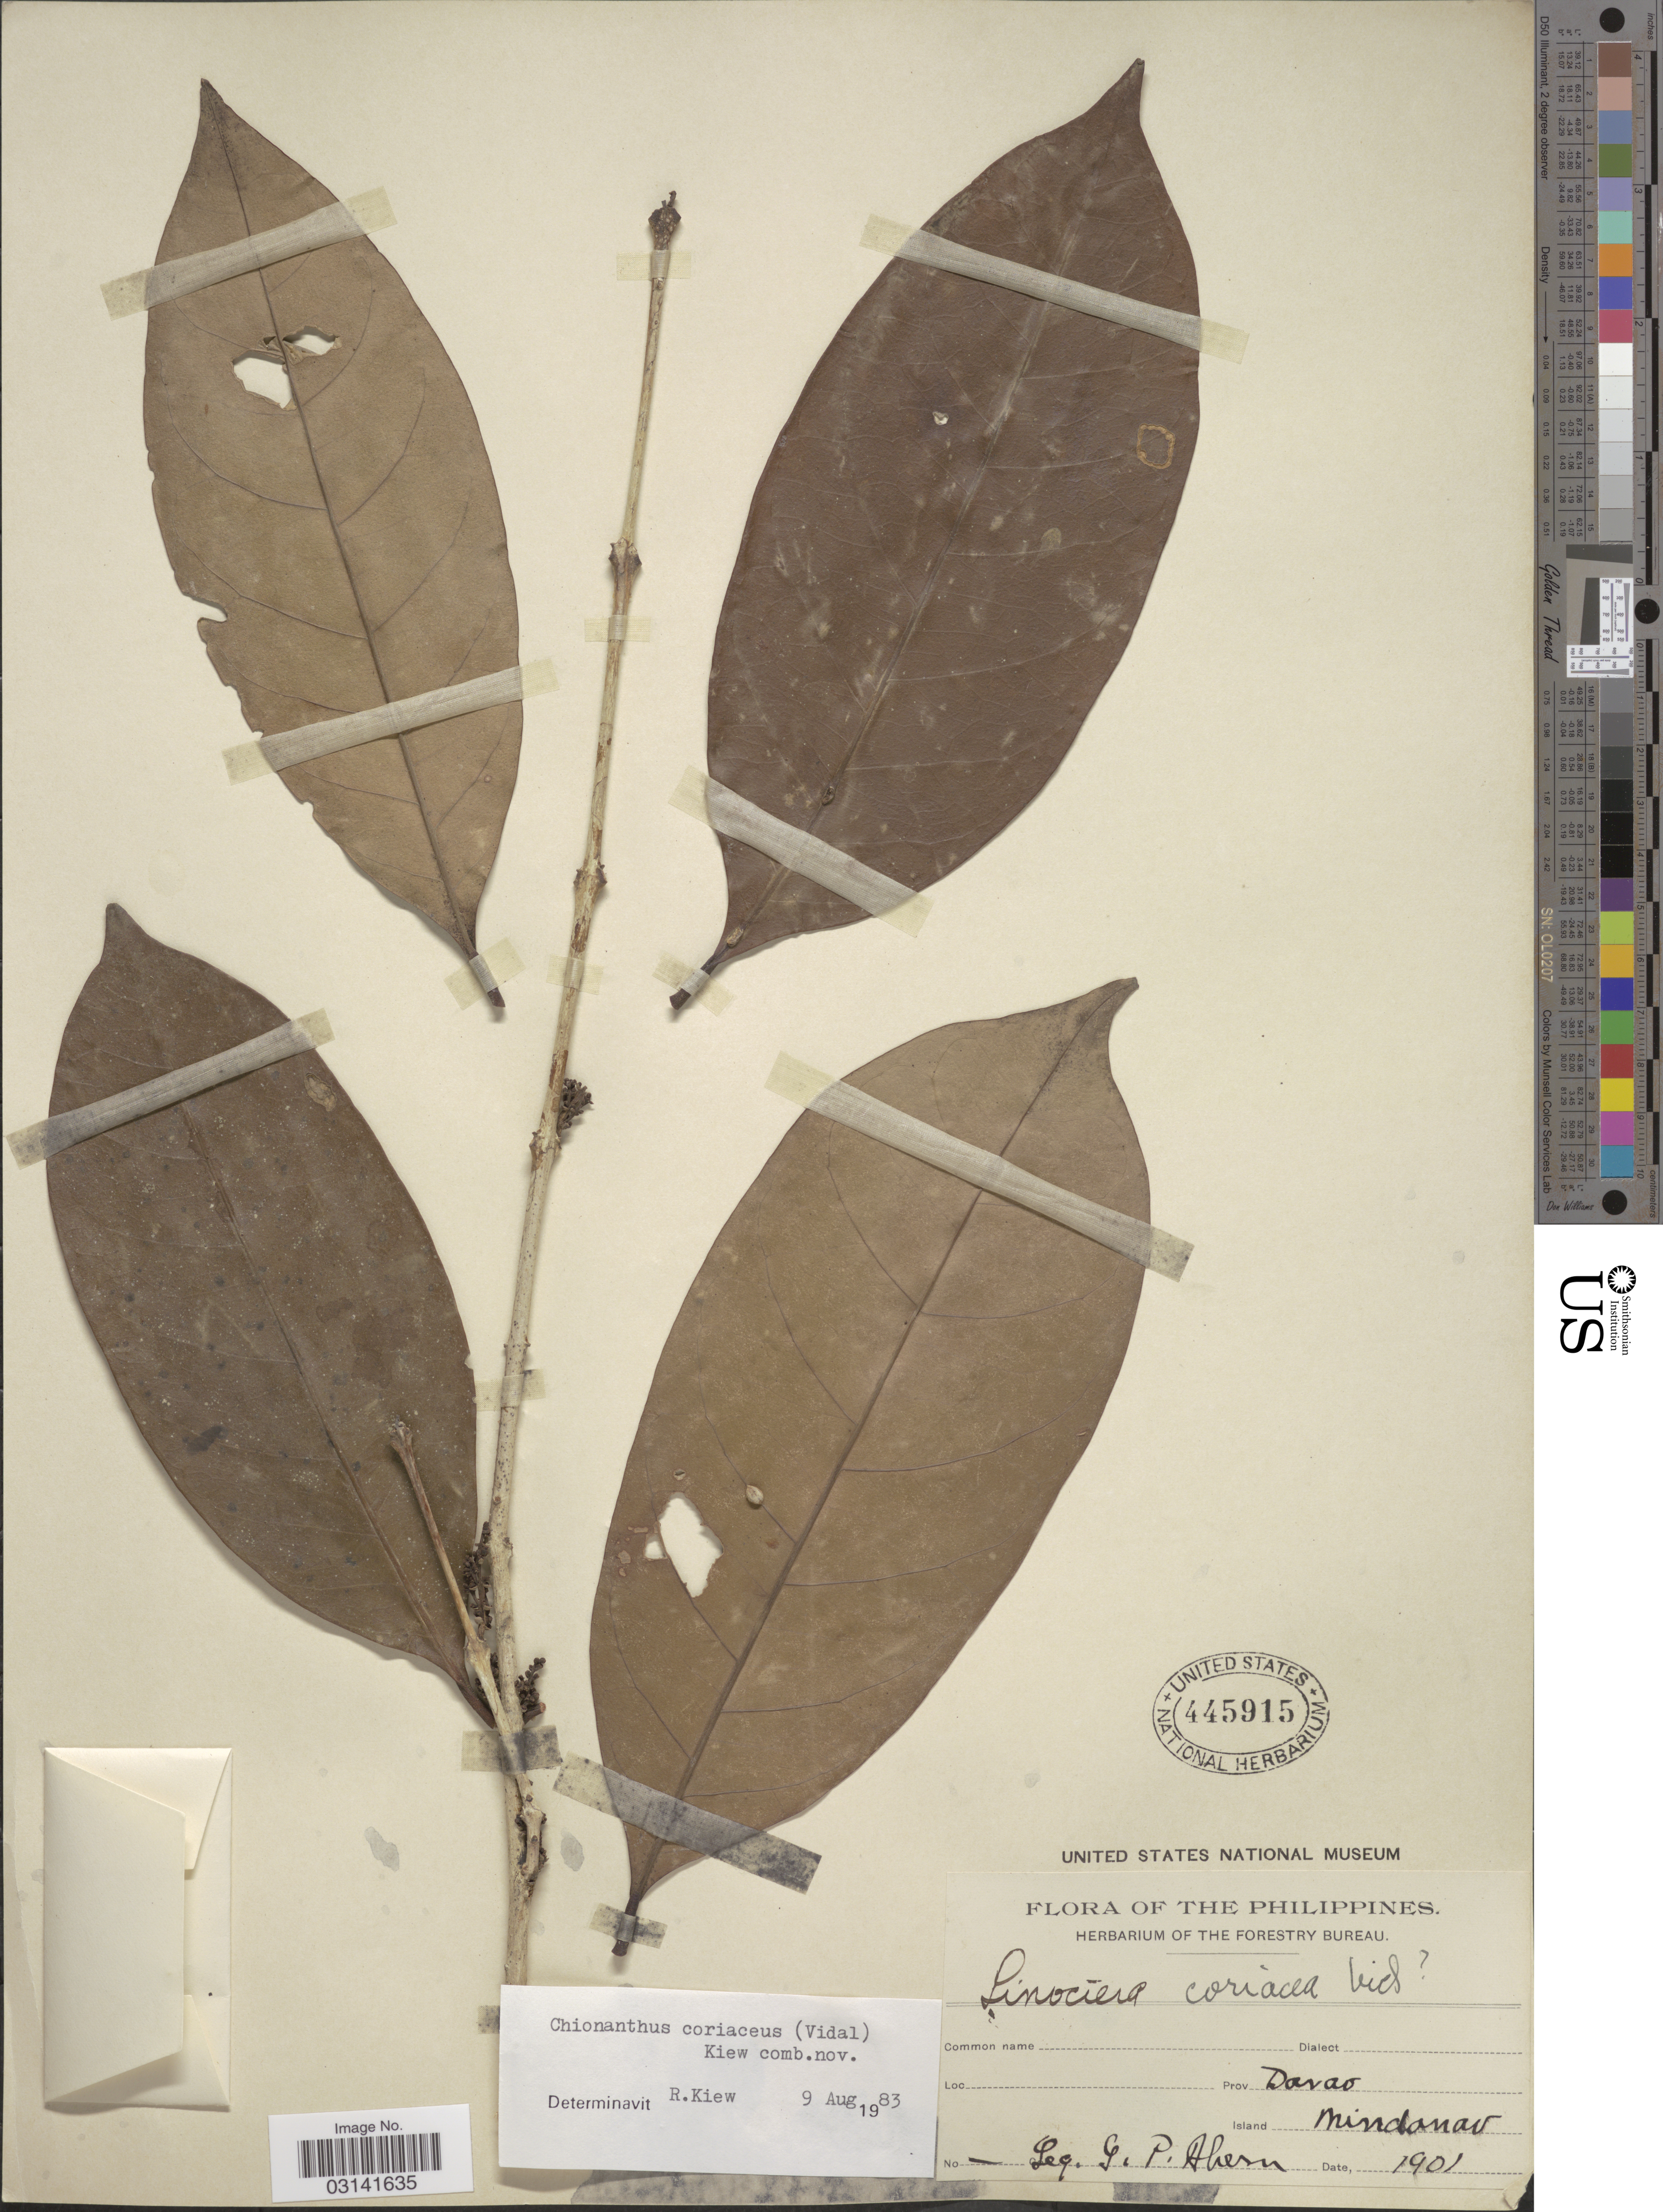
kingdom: Plantae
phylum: Tracheophyta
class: Magnoliopsida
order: Lamiales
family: Oleaceae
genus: Chionanthus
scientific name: Chionanthus coriaceus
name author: (S. Vidal) Y.P. Yang & S.Y. Lu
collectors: G. Ahern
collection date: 1901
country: Philippines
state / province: Davao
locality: Island Mindanao.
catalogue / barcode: US 445915